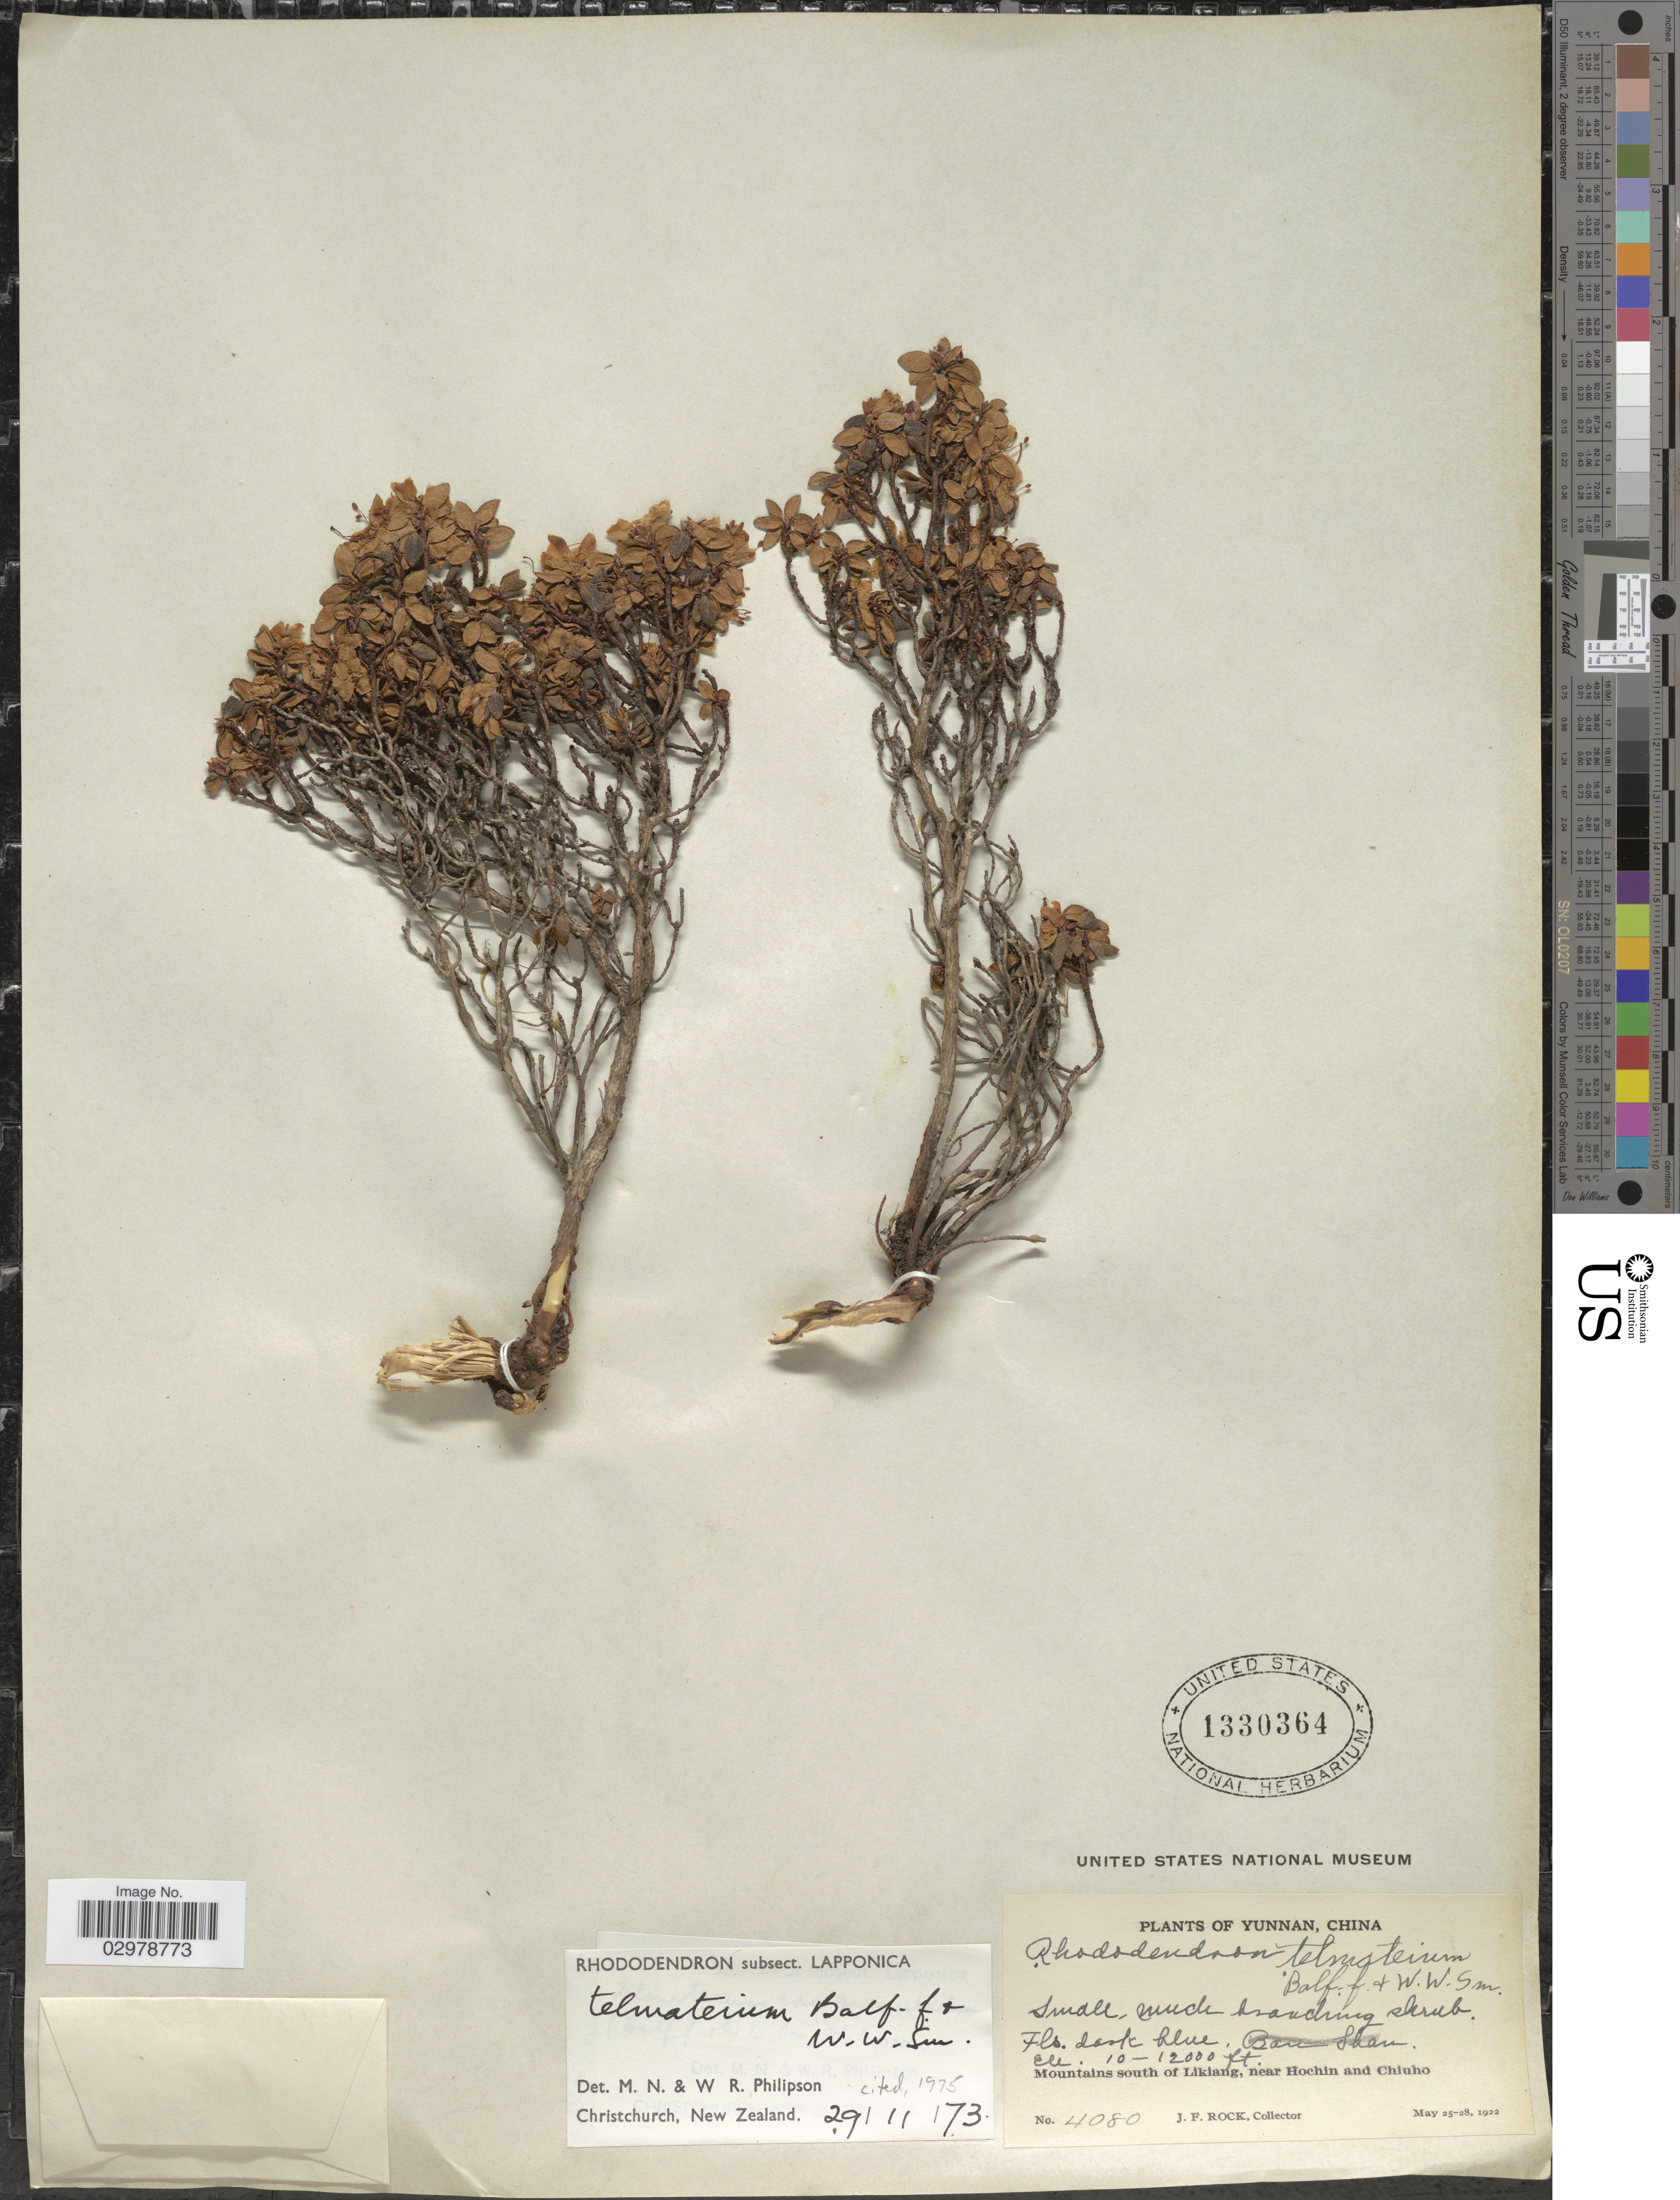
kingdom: Plantae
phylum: Tracheophyta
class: Magnoliopsida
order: Ericales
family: Ericaceae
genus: Rhododendron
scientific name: Rhododendron telmateium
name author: Balf. f. & W.W. Sm.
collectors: J. Rock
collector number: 4080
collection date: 1922-05-25/1922-05-28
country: China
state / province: Yunnan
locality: Mountains south of Likiang, near Hochin and Chiuho.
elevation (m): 3048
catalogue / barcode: US 1330364